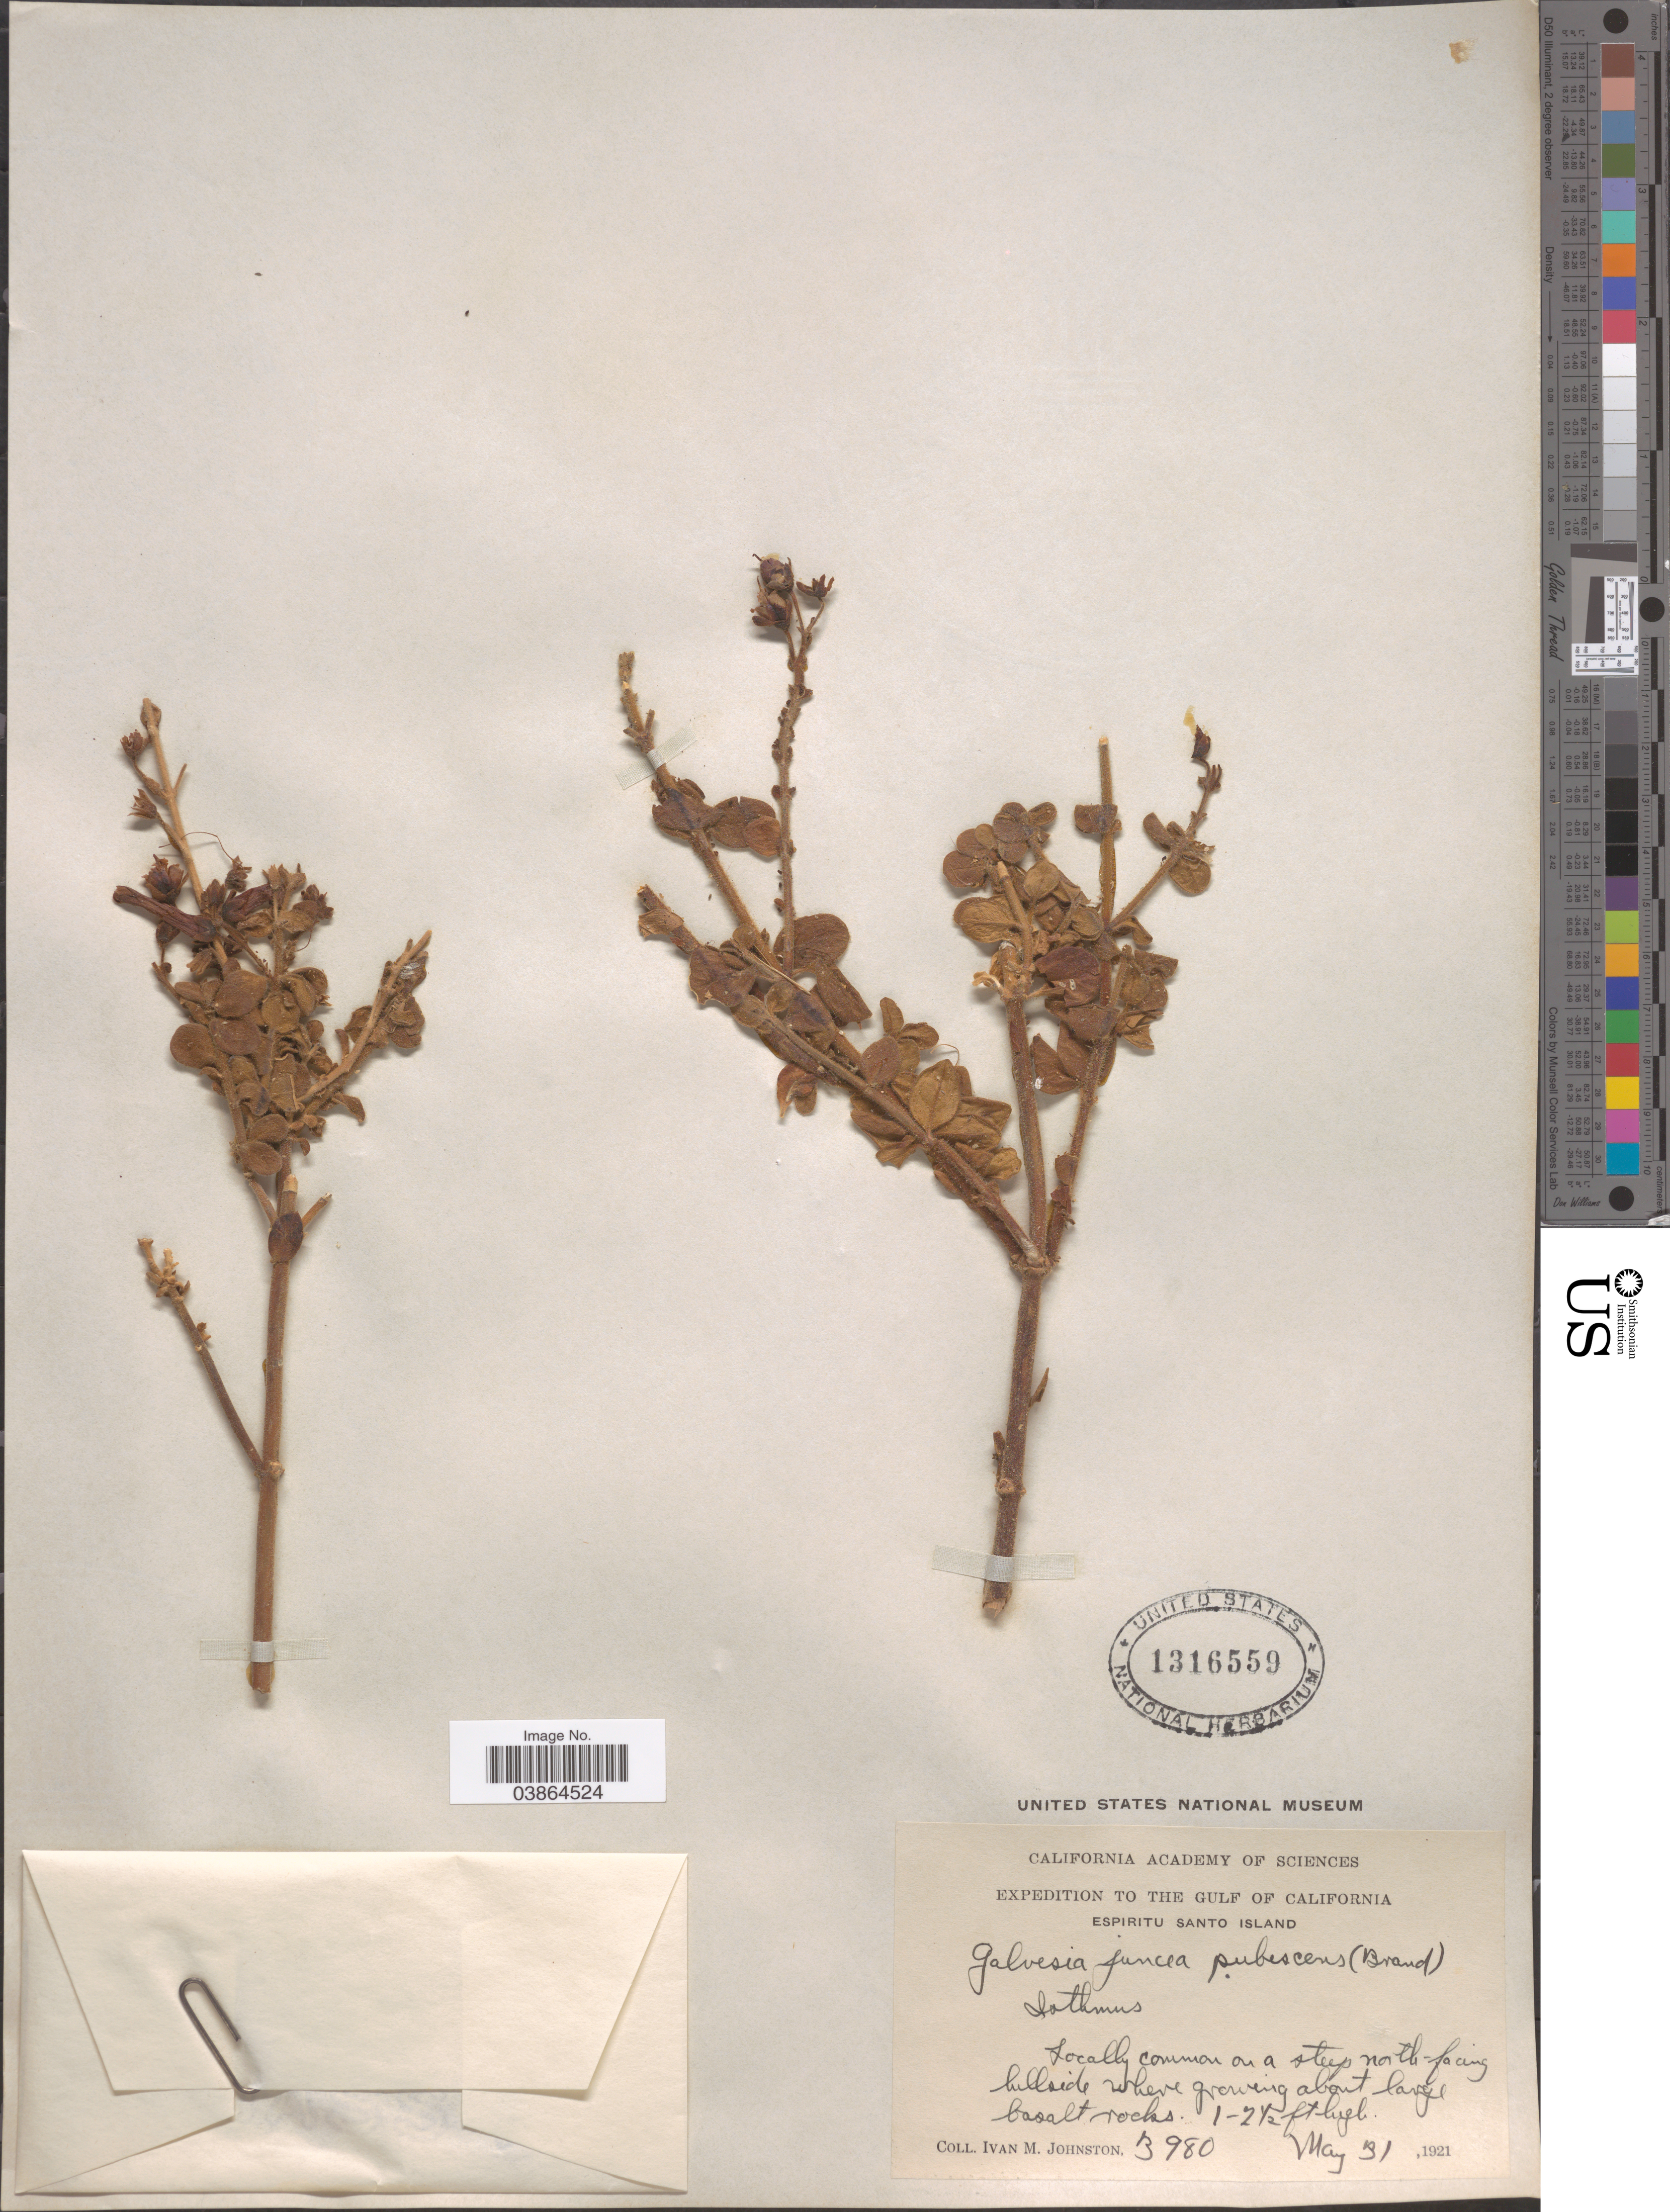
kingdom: Plantae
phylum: Tracheophyta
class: Magnoliopsida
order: Lamiales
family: Plantaginaceae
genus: Gambelia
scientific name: Gambelia juncea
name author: (Benth.) D.A. Sutton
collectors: I.M. Johnston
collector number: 3980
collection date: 1921-05-31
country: Mexico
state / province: Baja California Sur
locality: The Gulf of California. Espiritu Santo Island. On a steep north-facing hillside.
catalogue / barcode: US 1316559